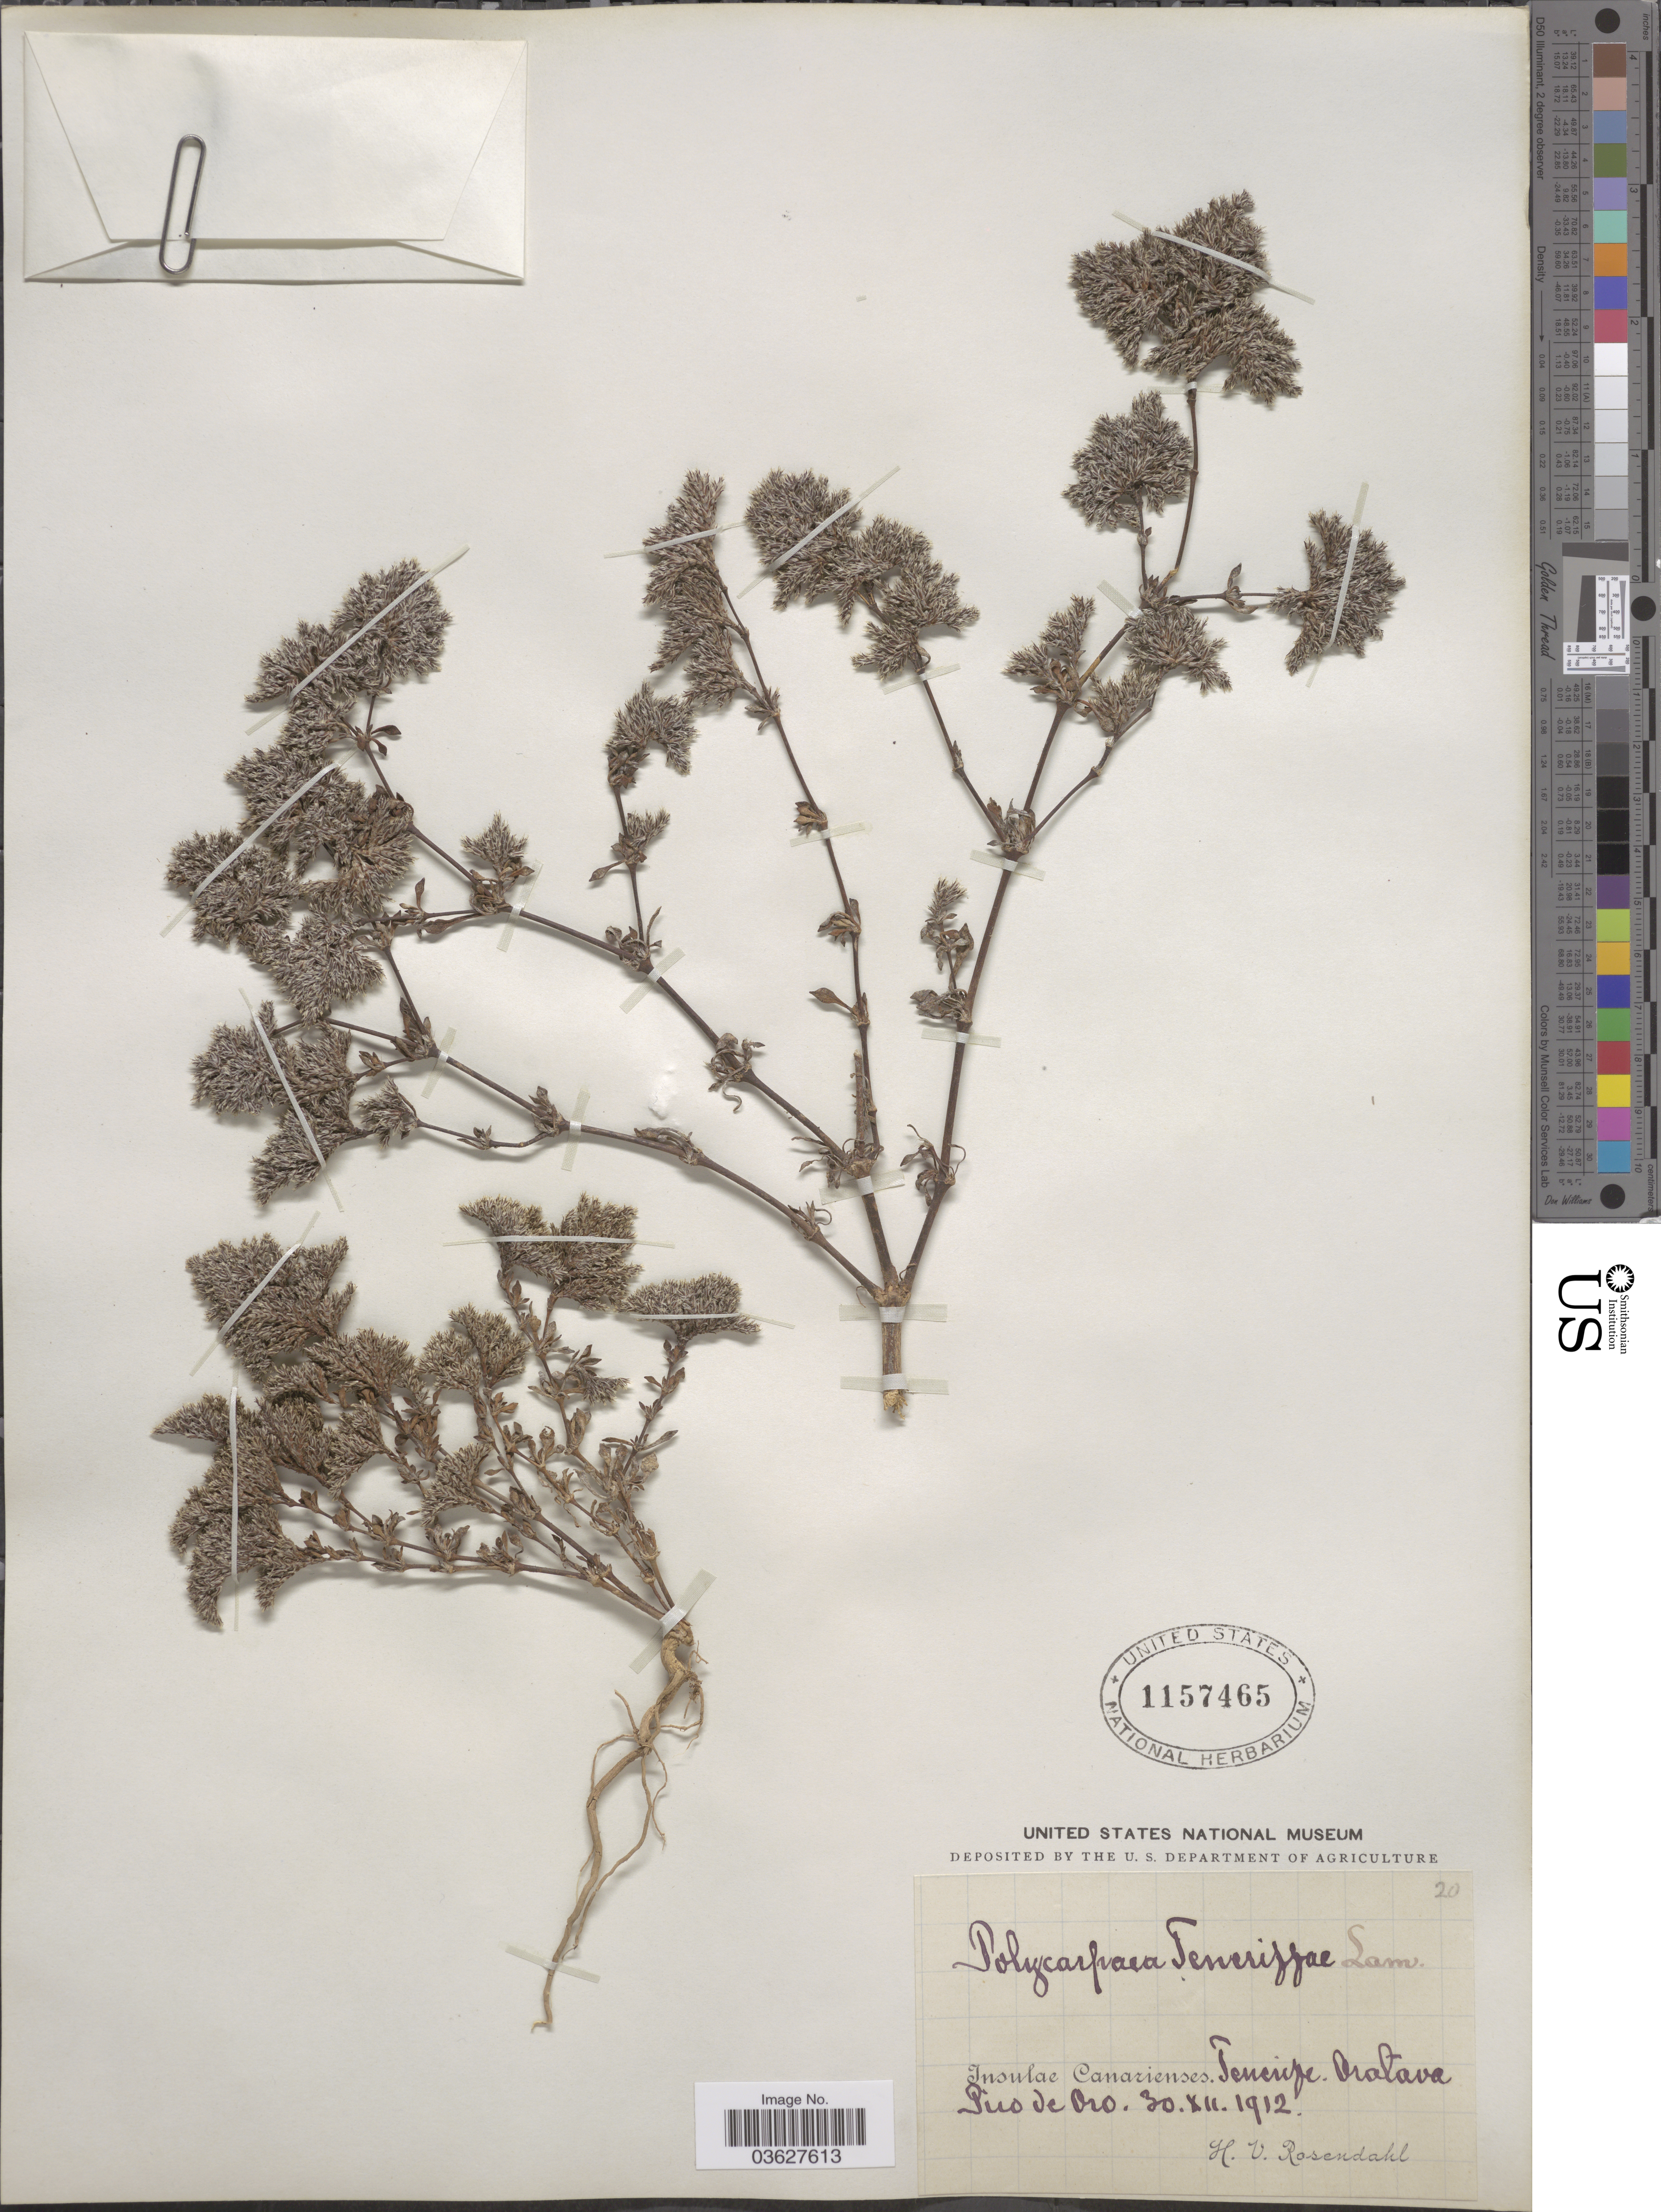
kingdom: Plantae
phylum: Tracheophyta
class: Magnoliopsida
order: Caryophyllales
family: Caryophyllaceae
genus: Polycarpaea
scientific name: Polycarpaea teneriffae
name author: Lam.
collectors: H. V. Rosendahl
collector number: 20?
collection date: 1912-12-30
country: Spain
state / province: Canarias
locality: Insulæ Canarienses. Tenerife. Oratava. Pico de Oro.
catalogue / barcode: US 1157465